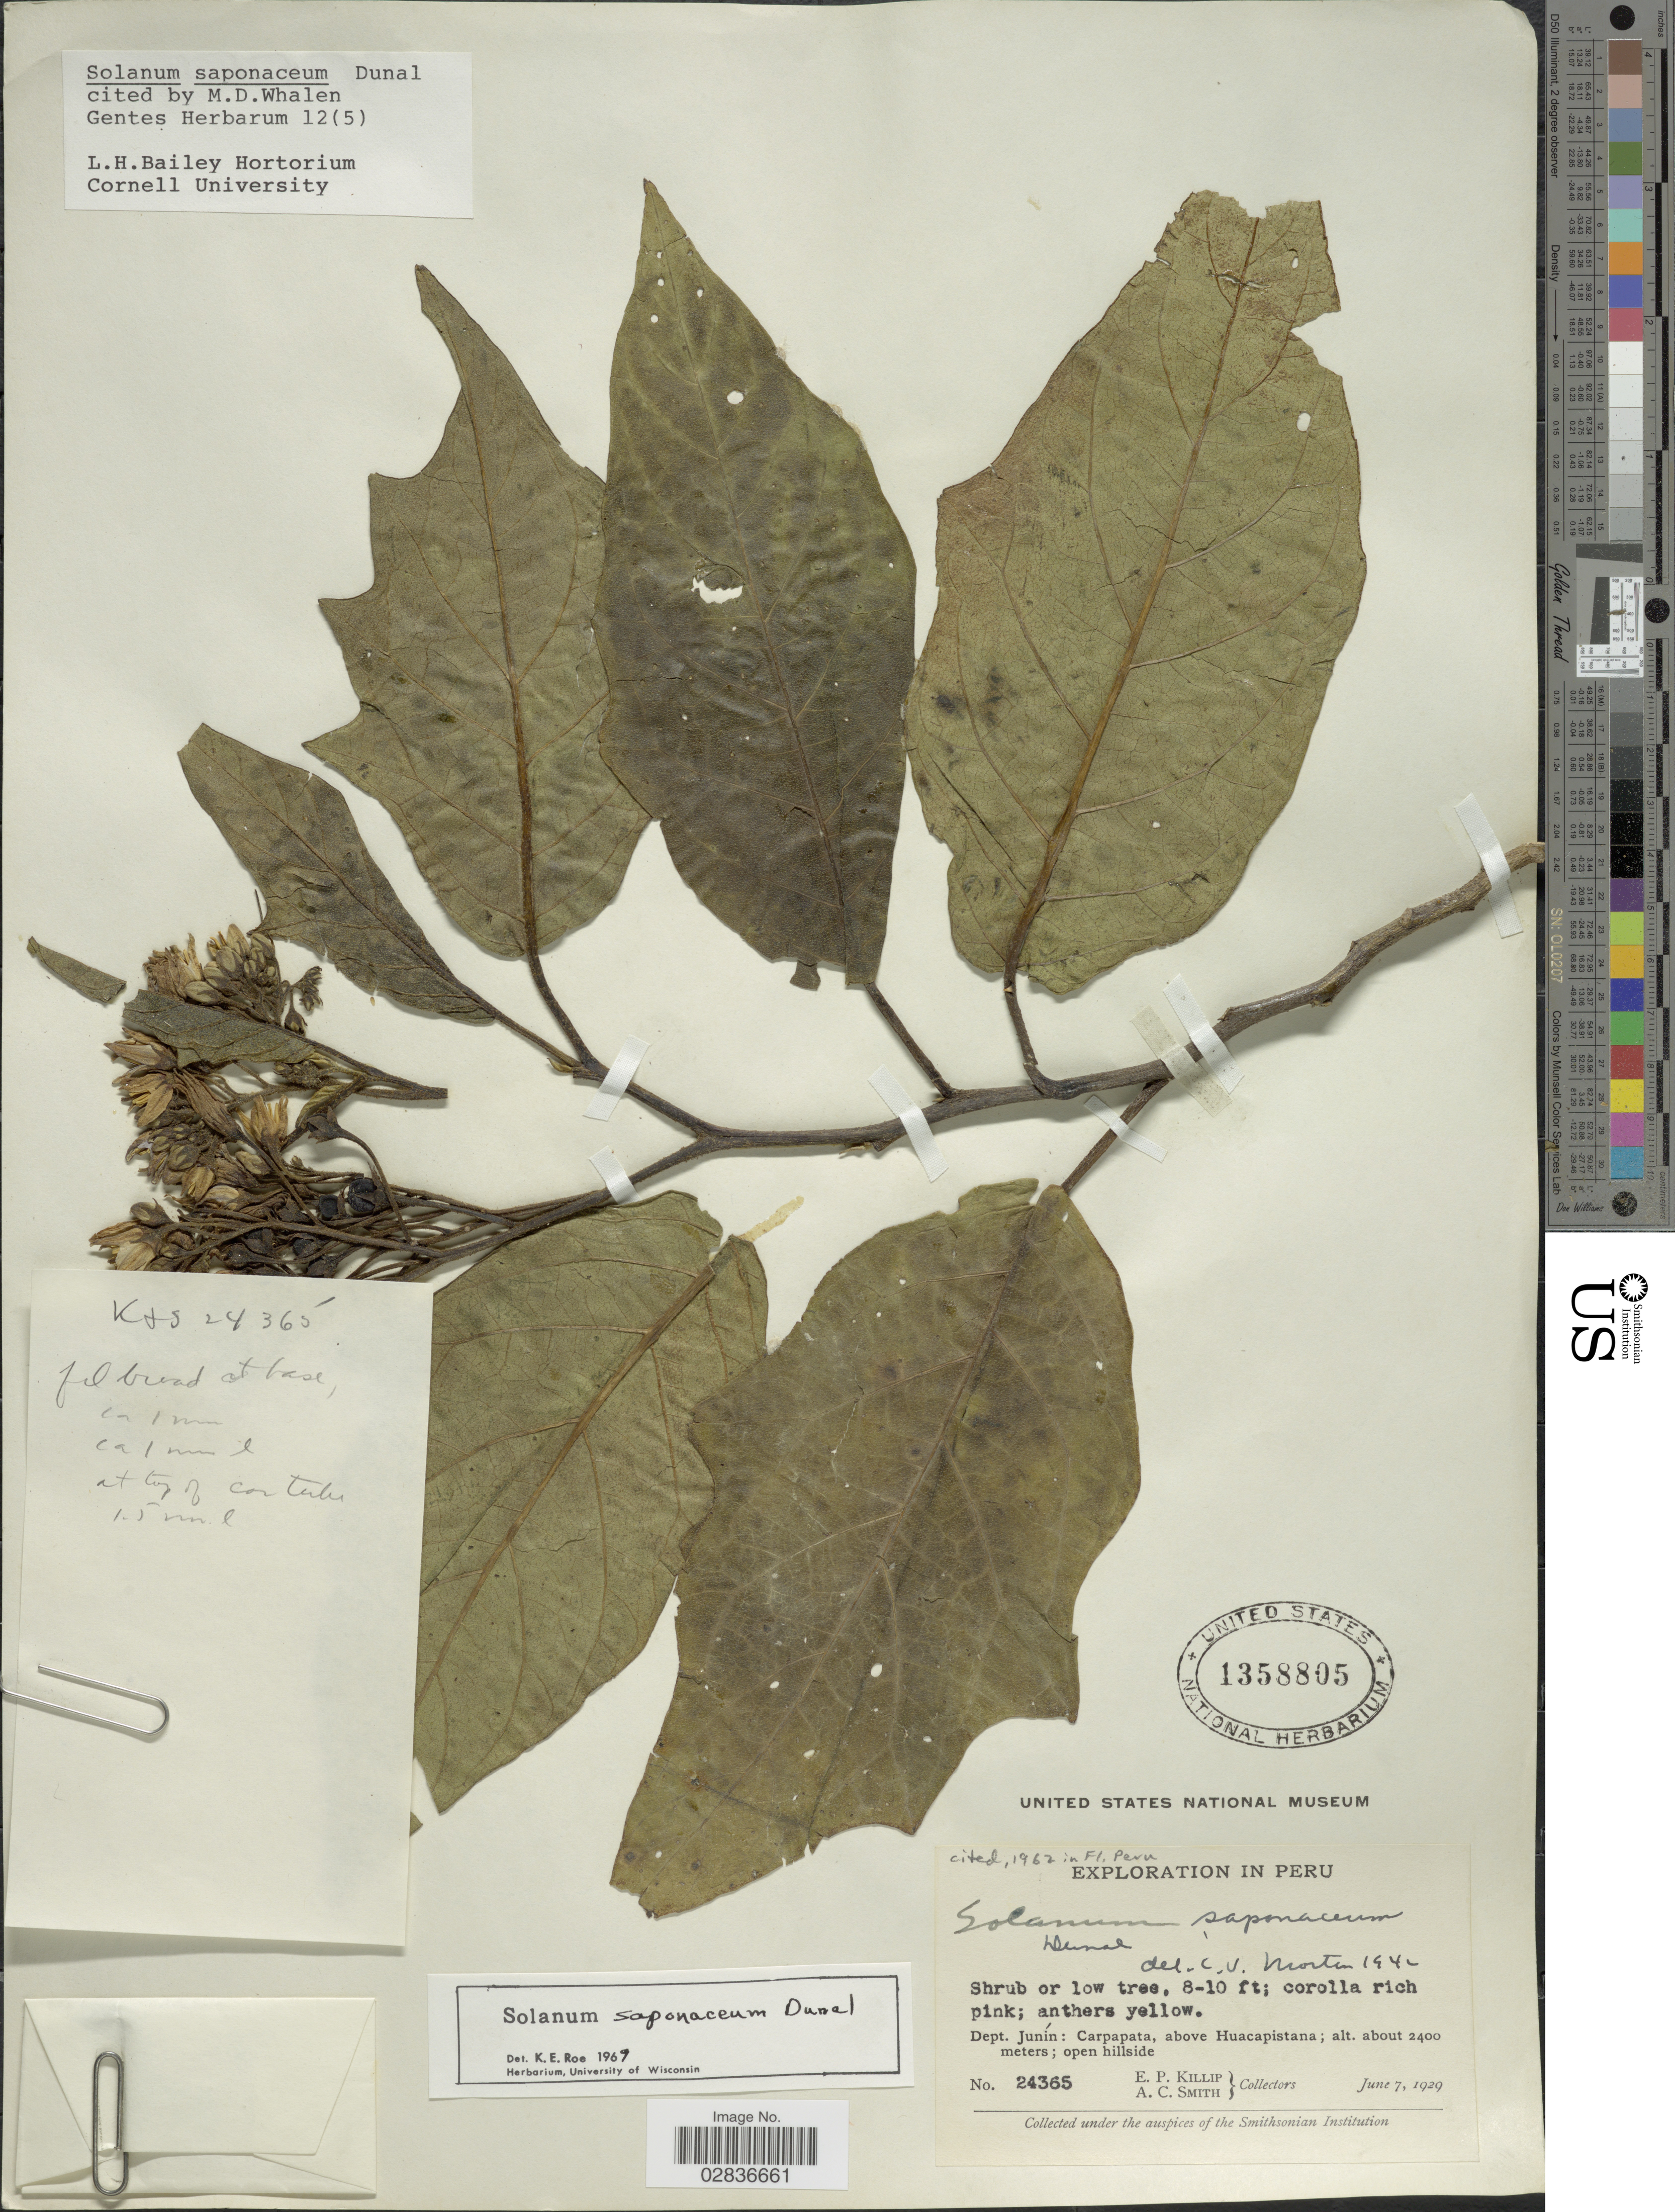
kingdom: Plantae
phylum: Tracheophyta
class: Magnoliopsida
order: Solanales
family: Solanaceae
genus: Solanum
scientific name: Solanum saponaceum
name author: Dunal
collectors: E. P. Killip & A. C. Smith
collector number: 24365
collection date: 1929-06-07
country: Peru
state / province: Junín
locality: Dept. Junín: Carpapata, above Huacapistana.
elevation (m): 2400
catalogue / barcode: US 1358805